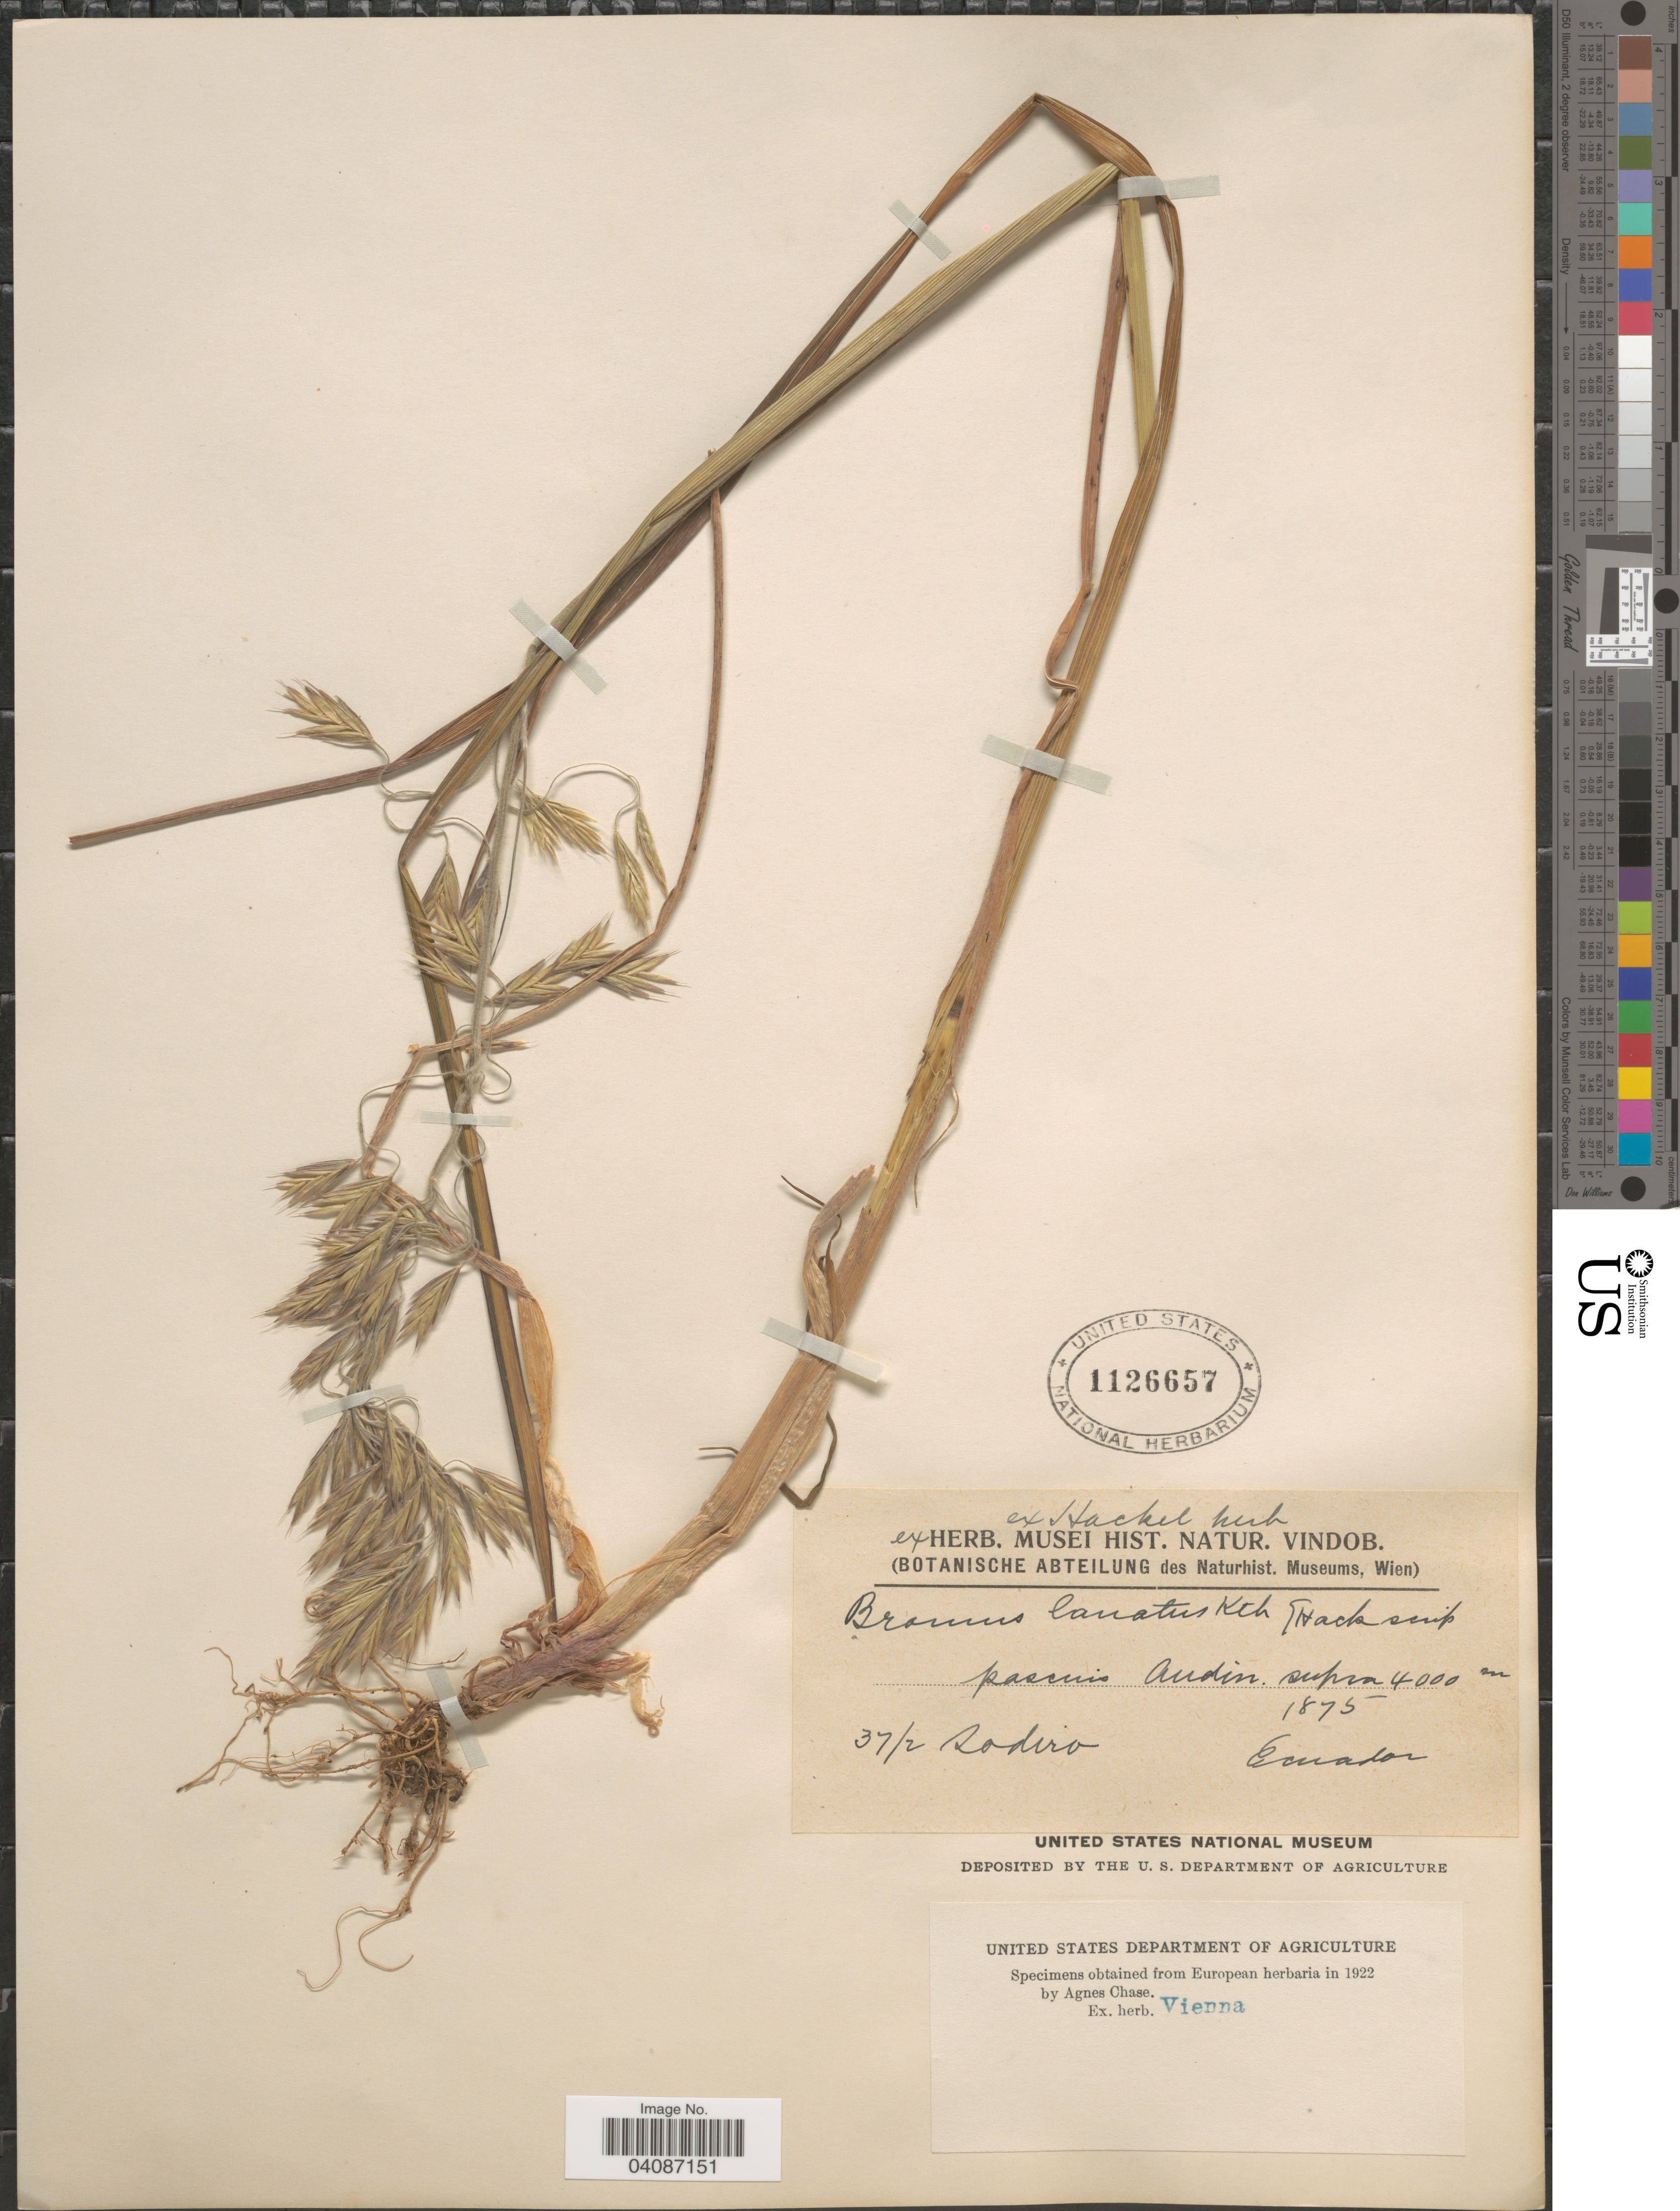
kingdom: Plantae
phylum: Tracheophyta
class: Liliopsida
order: Poales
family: Poaceae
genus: Bromus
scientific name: Bromus lanatus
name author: Kunth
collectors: Sodiro, --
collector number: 37/2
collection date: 1875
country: Ecuador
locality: Pascuis Andin. supra.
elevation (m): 4000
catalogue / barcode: US 1126657